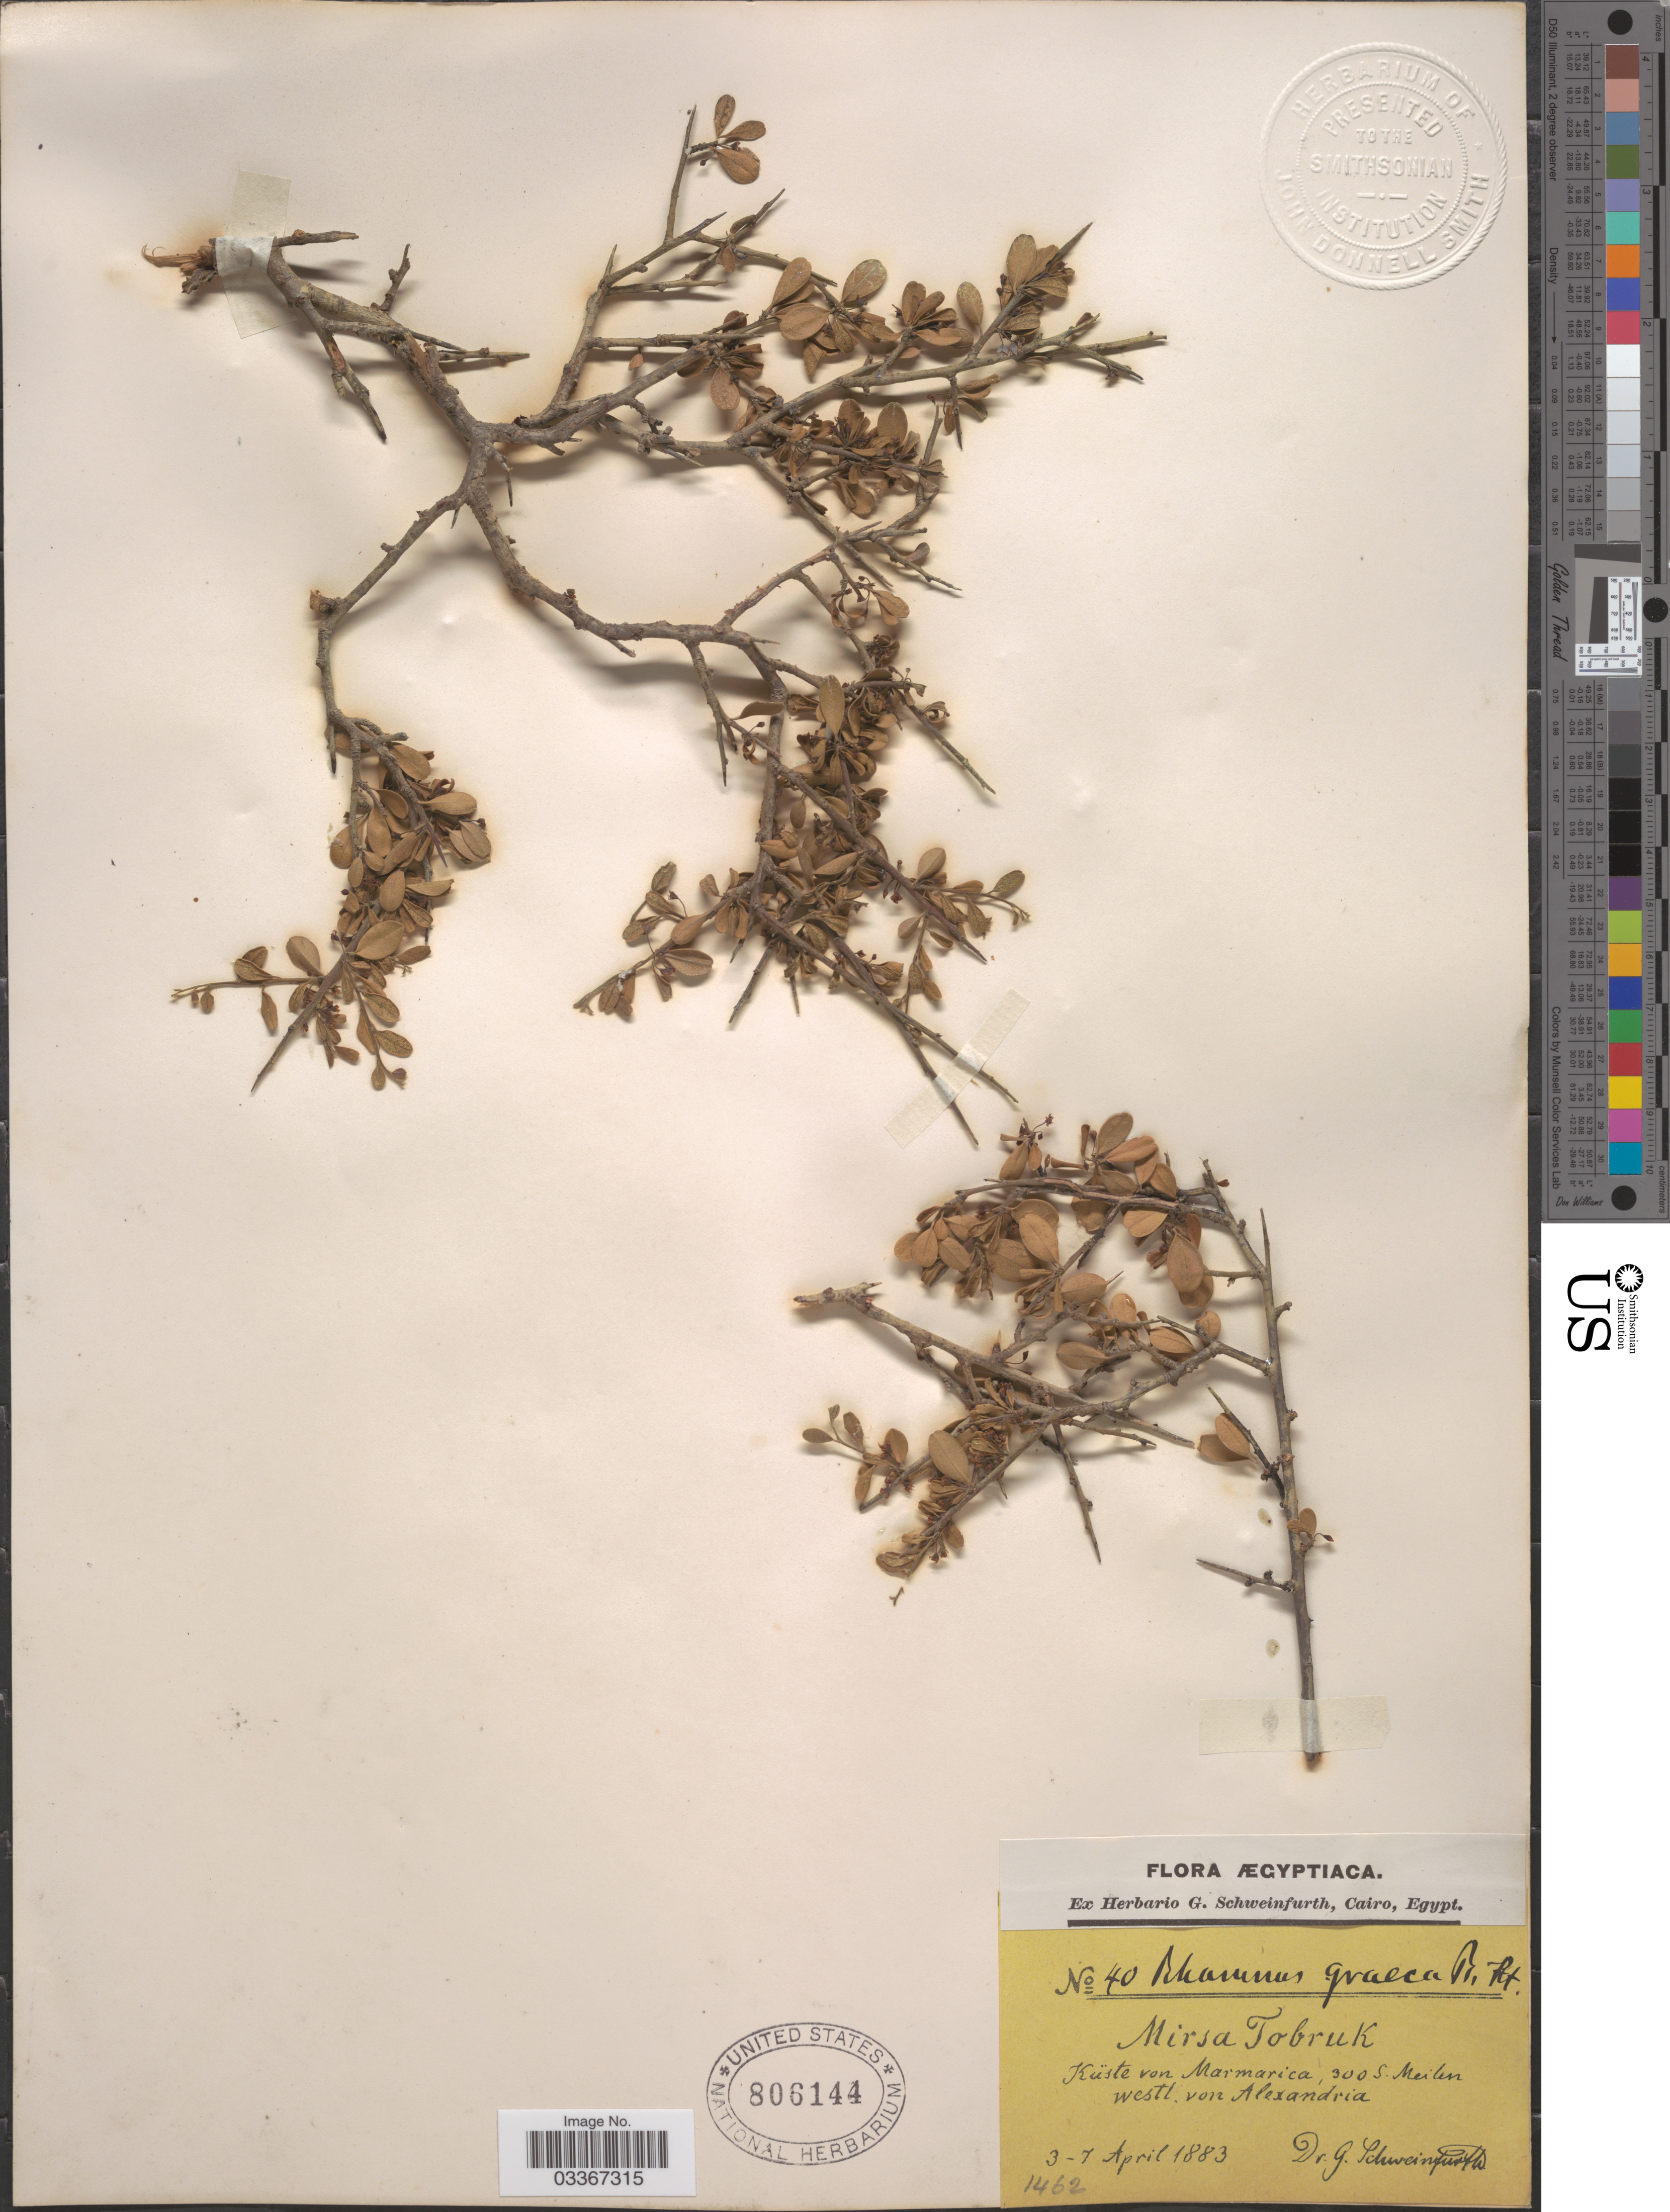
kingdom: Plantae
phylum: Tracheophyta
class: Magnoliopsida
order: Rosales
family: Rhamnaceae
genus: Rhamnus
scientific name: Rhamnus graeca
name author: Boiss. & Reut.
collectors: G. A. Schweinfurth (herbarium)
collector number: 40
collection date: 1883-04-03/1883-04-07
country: Egypt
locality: Ægyptiaca. Küste von Marmarica, 300 S. Meilen westl. von Alexandria.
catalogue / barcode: US 806144